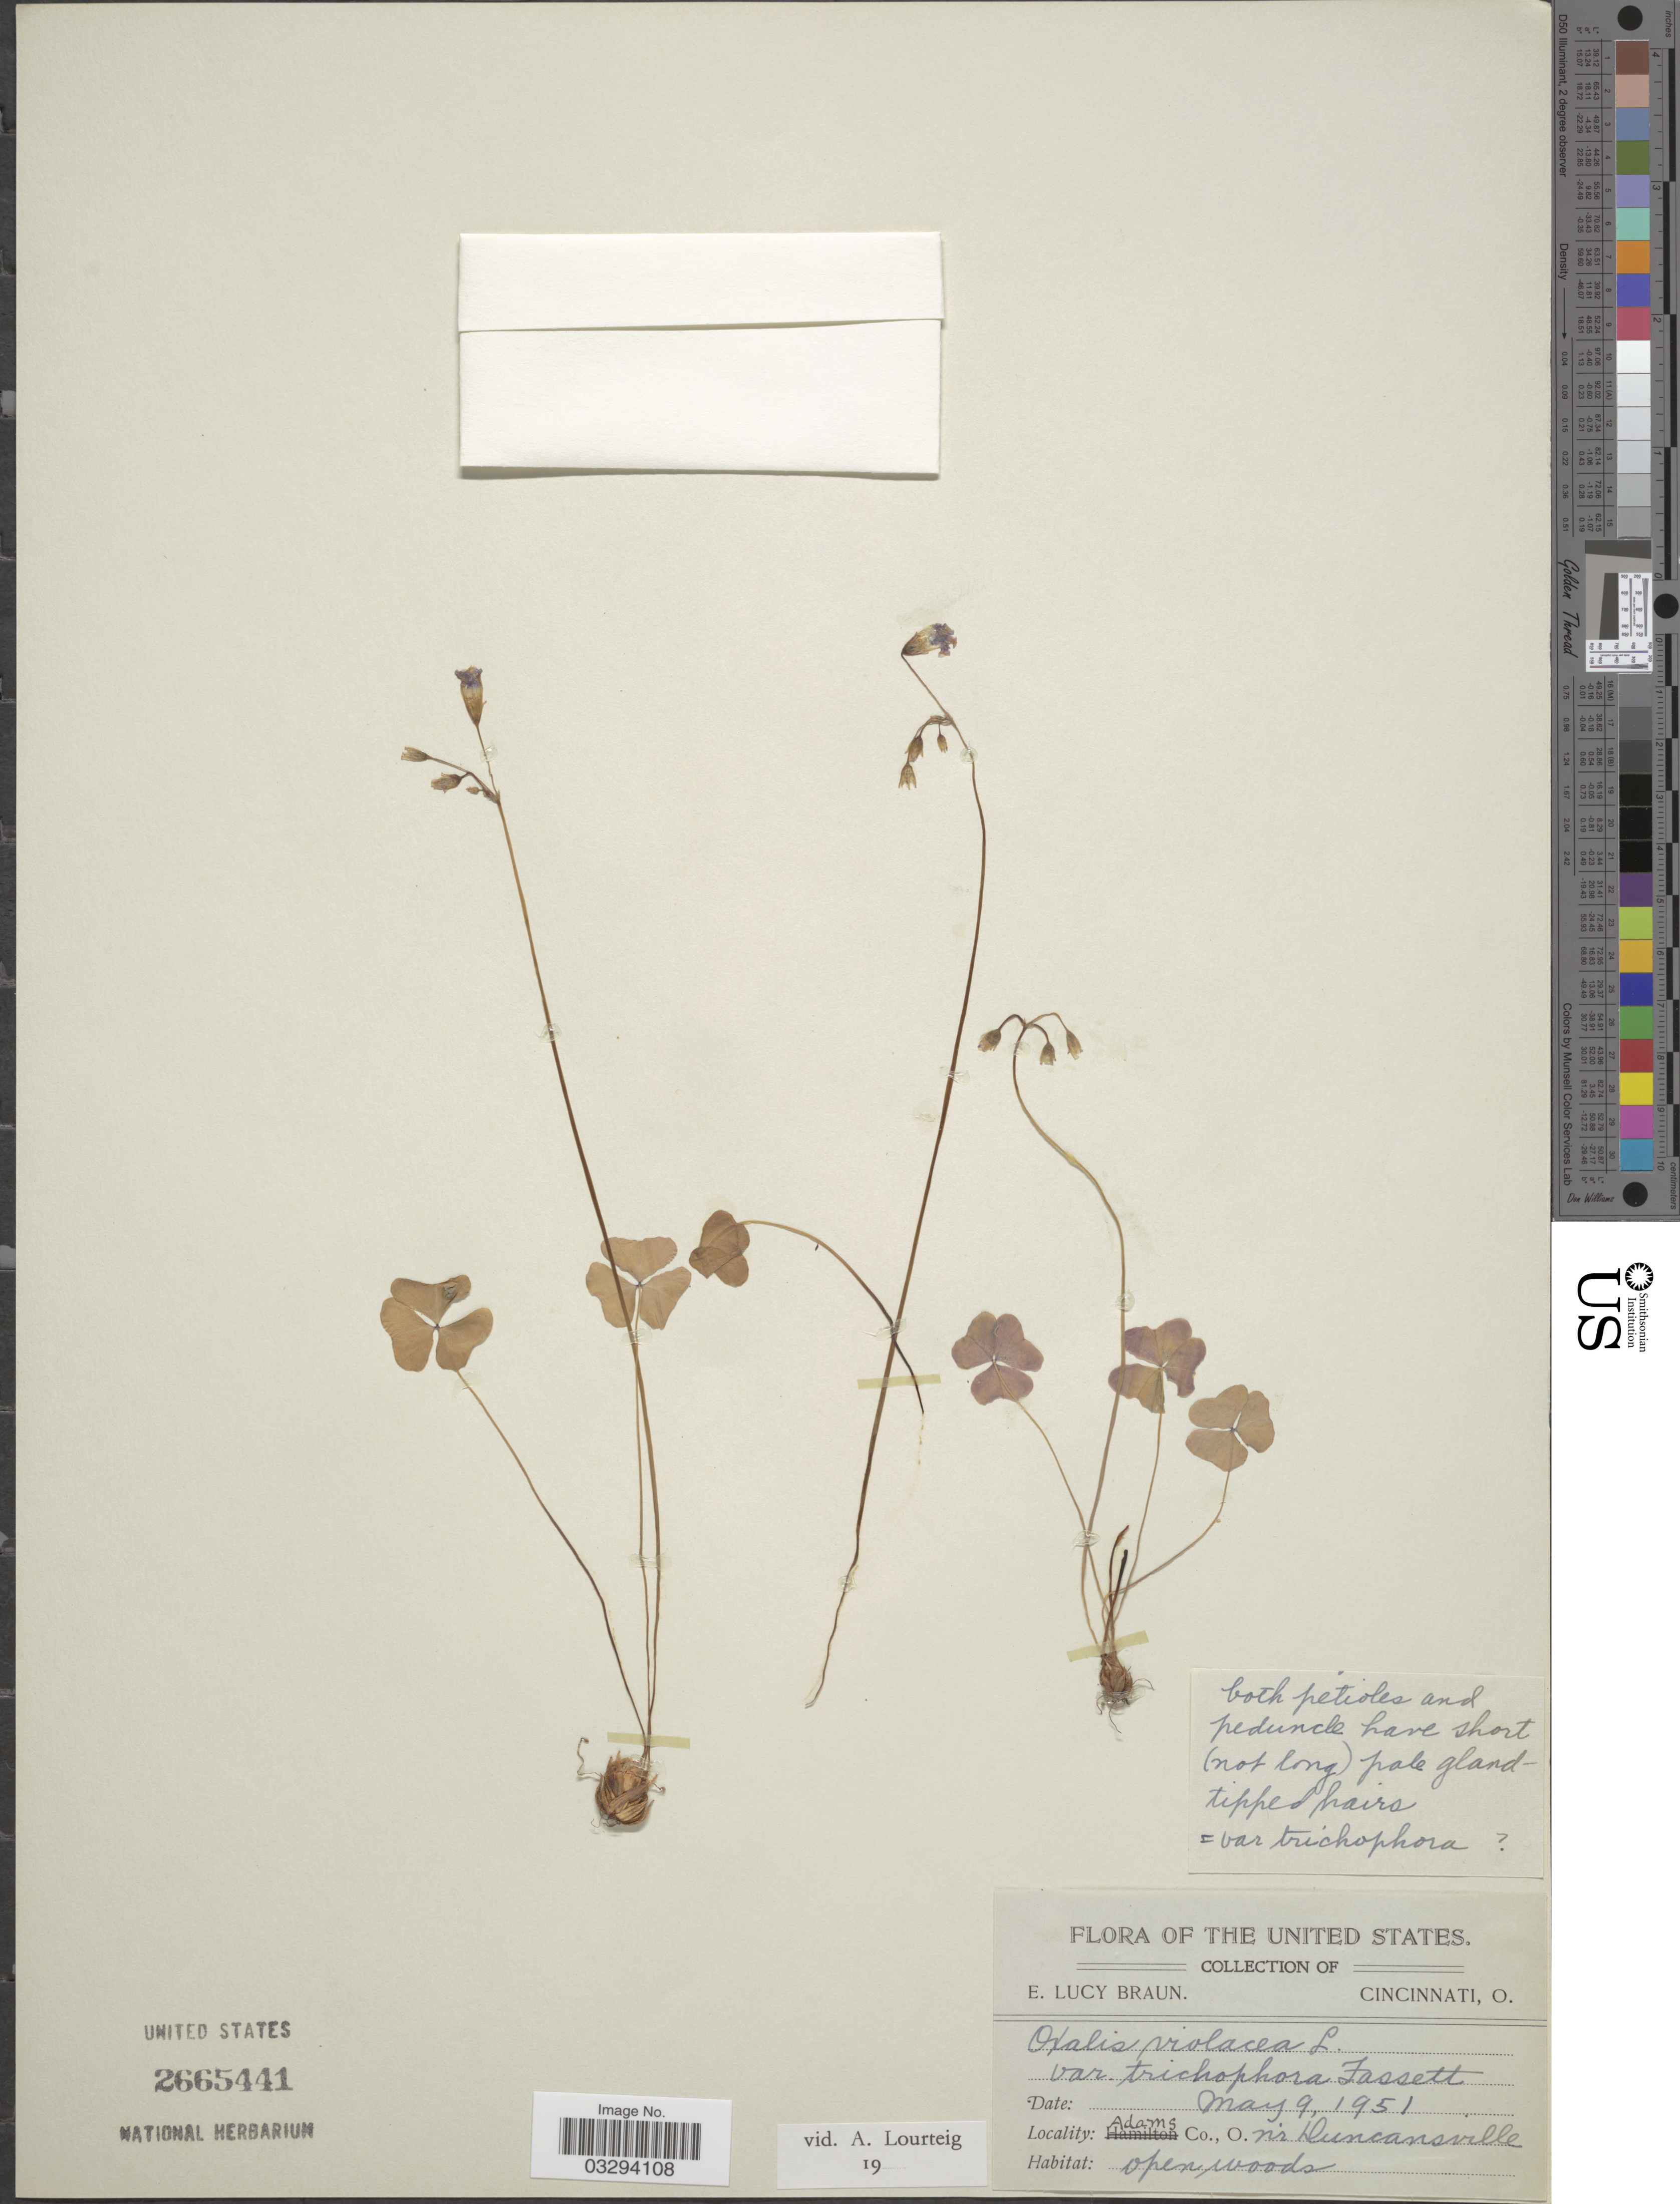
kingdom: Plantae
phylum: Tracheophyta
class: Magnoliopsida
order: Oxalidales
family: Oxalidaceae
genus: Oxalis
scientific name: Oxalis violacea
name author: L.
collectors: E. L. Braun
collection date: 1951-05-09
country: United States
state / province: Ohio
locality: Adams Co., nr Duncansville.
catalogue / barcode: US 2665441